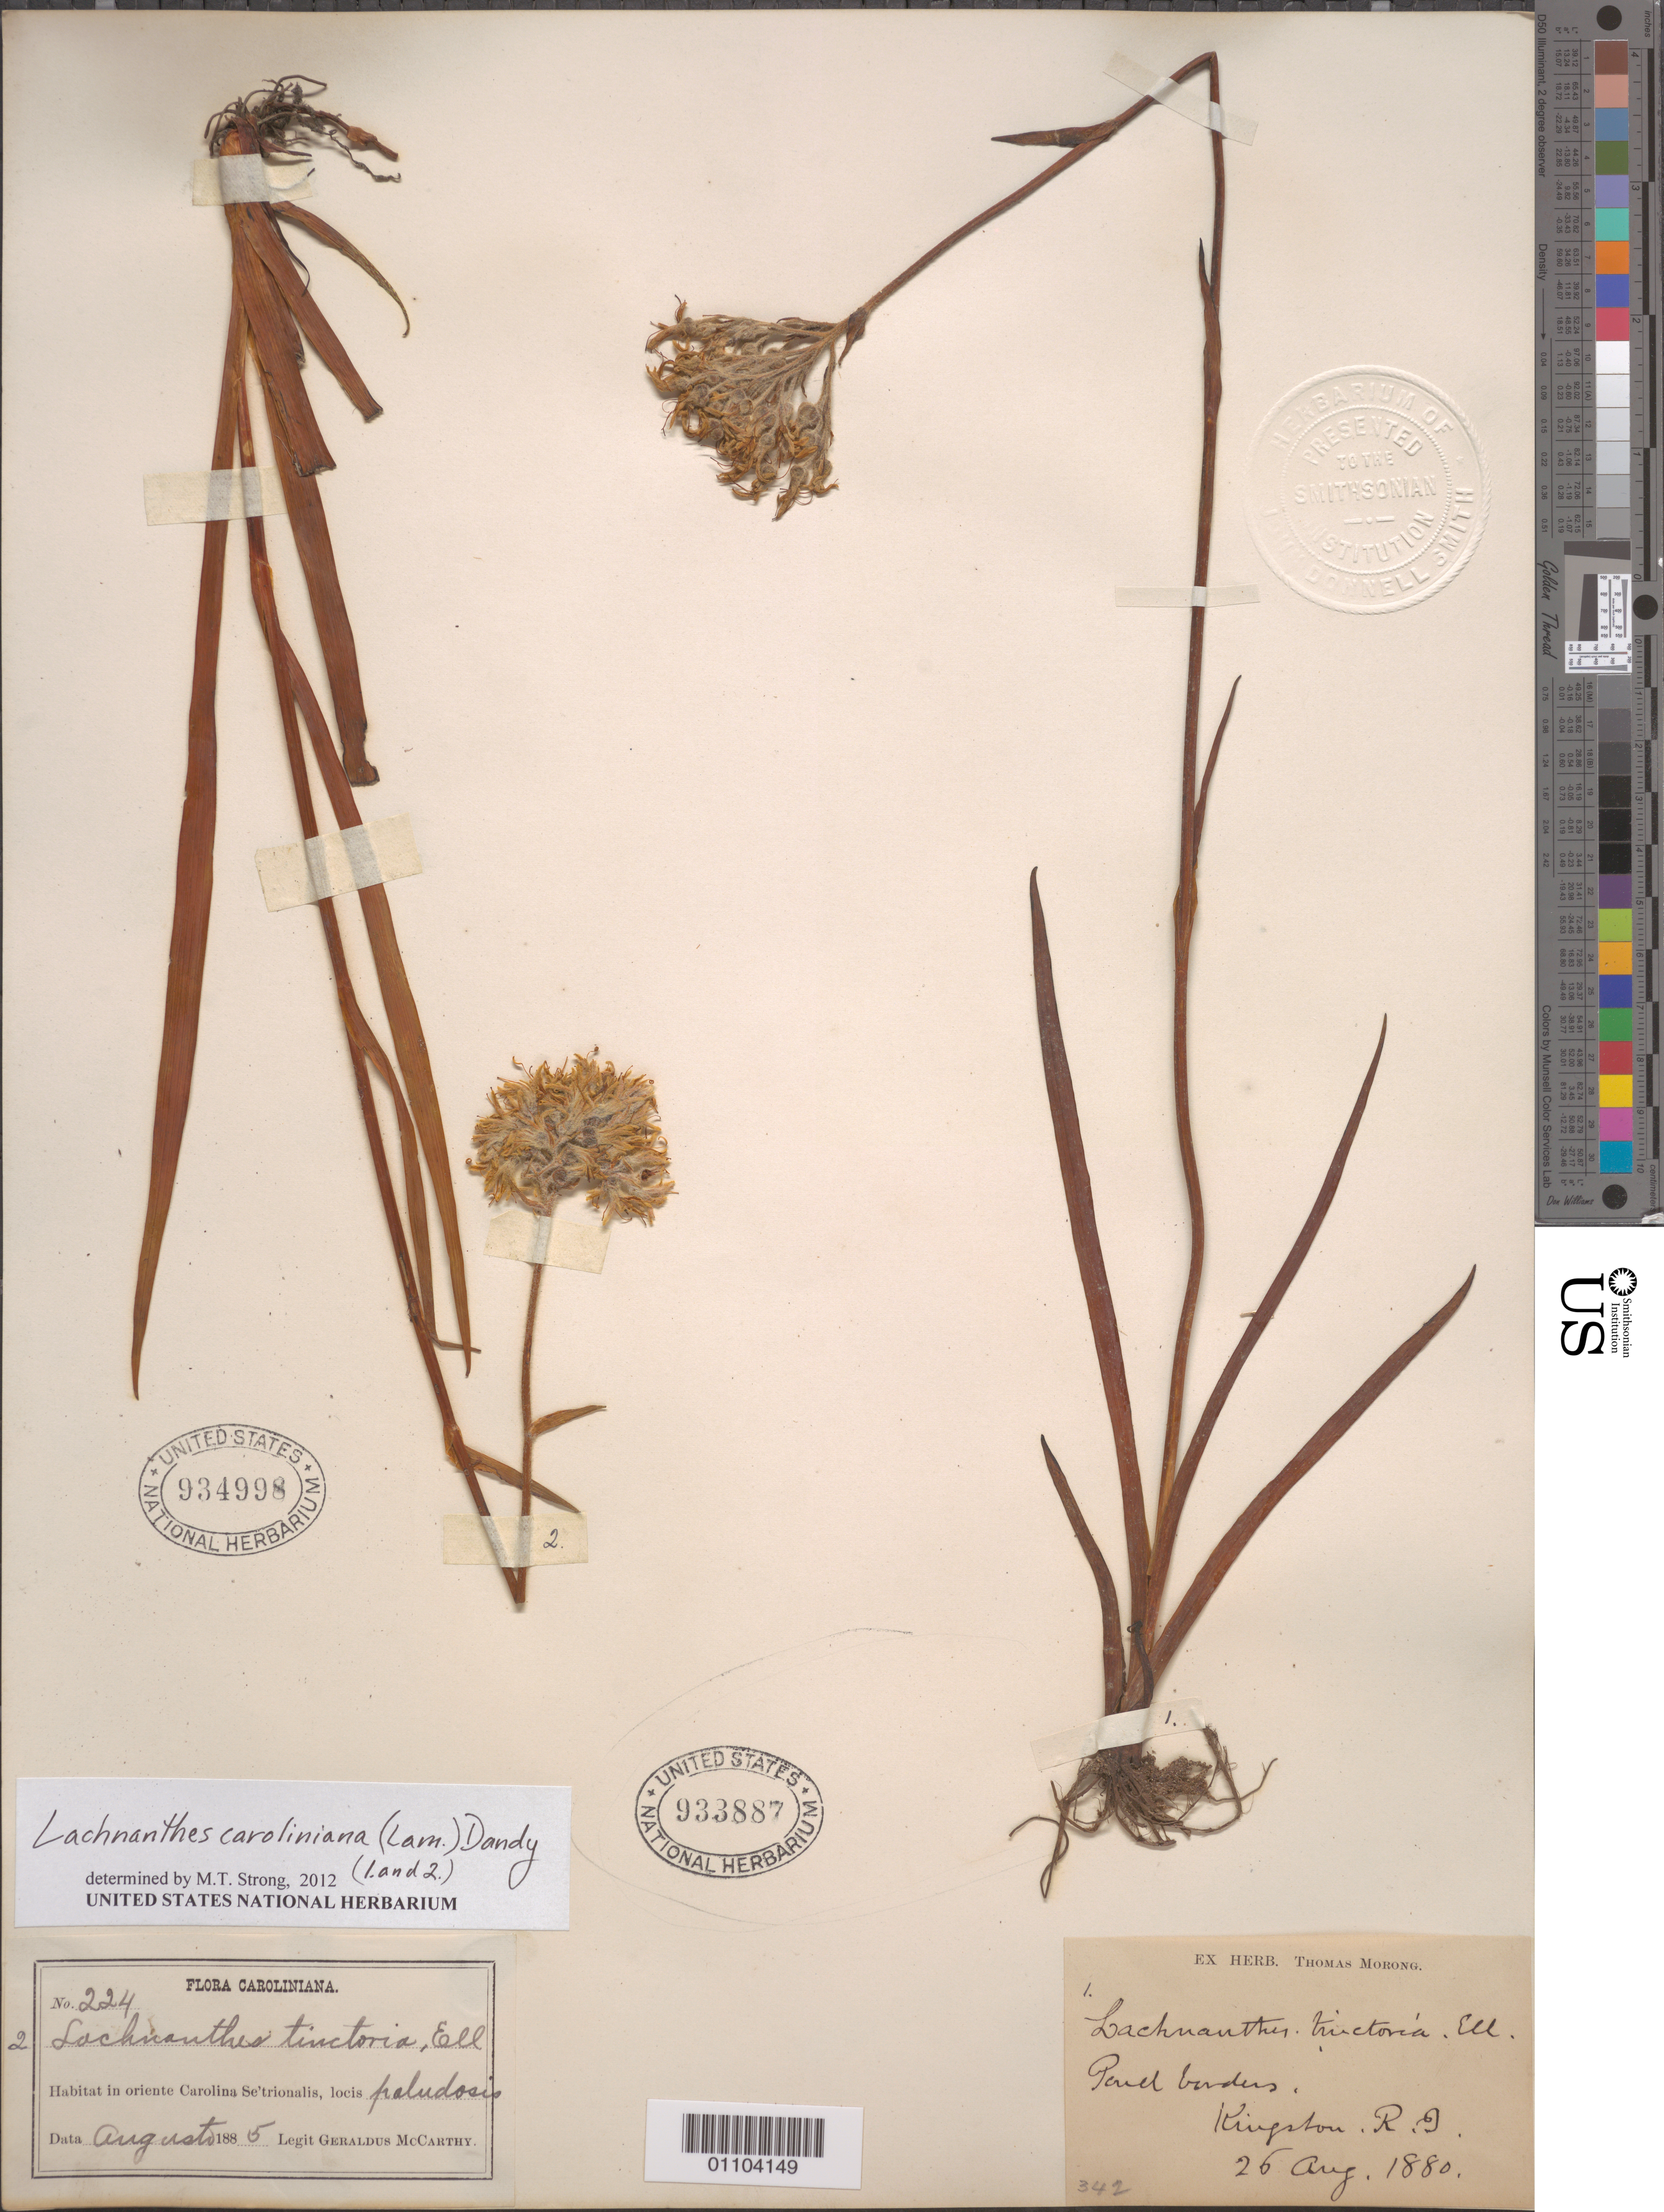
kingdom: Plantae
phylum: Tracheophyta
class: Liliopsida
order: Commelinales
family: Haemodoraceae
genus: Lachnanthes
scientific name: Lachnanthes caroliniana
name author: (Lam.) Dandy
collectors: M. McCarthy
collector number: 224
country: United States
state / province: North Carolina / South Carolina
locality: Carolina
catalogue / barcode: US 934998